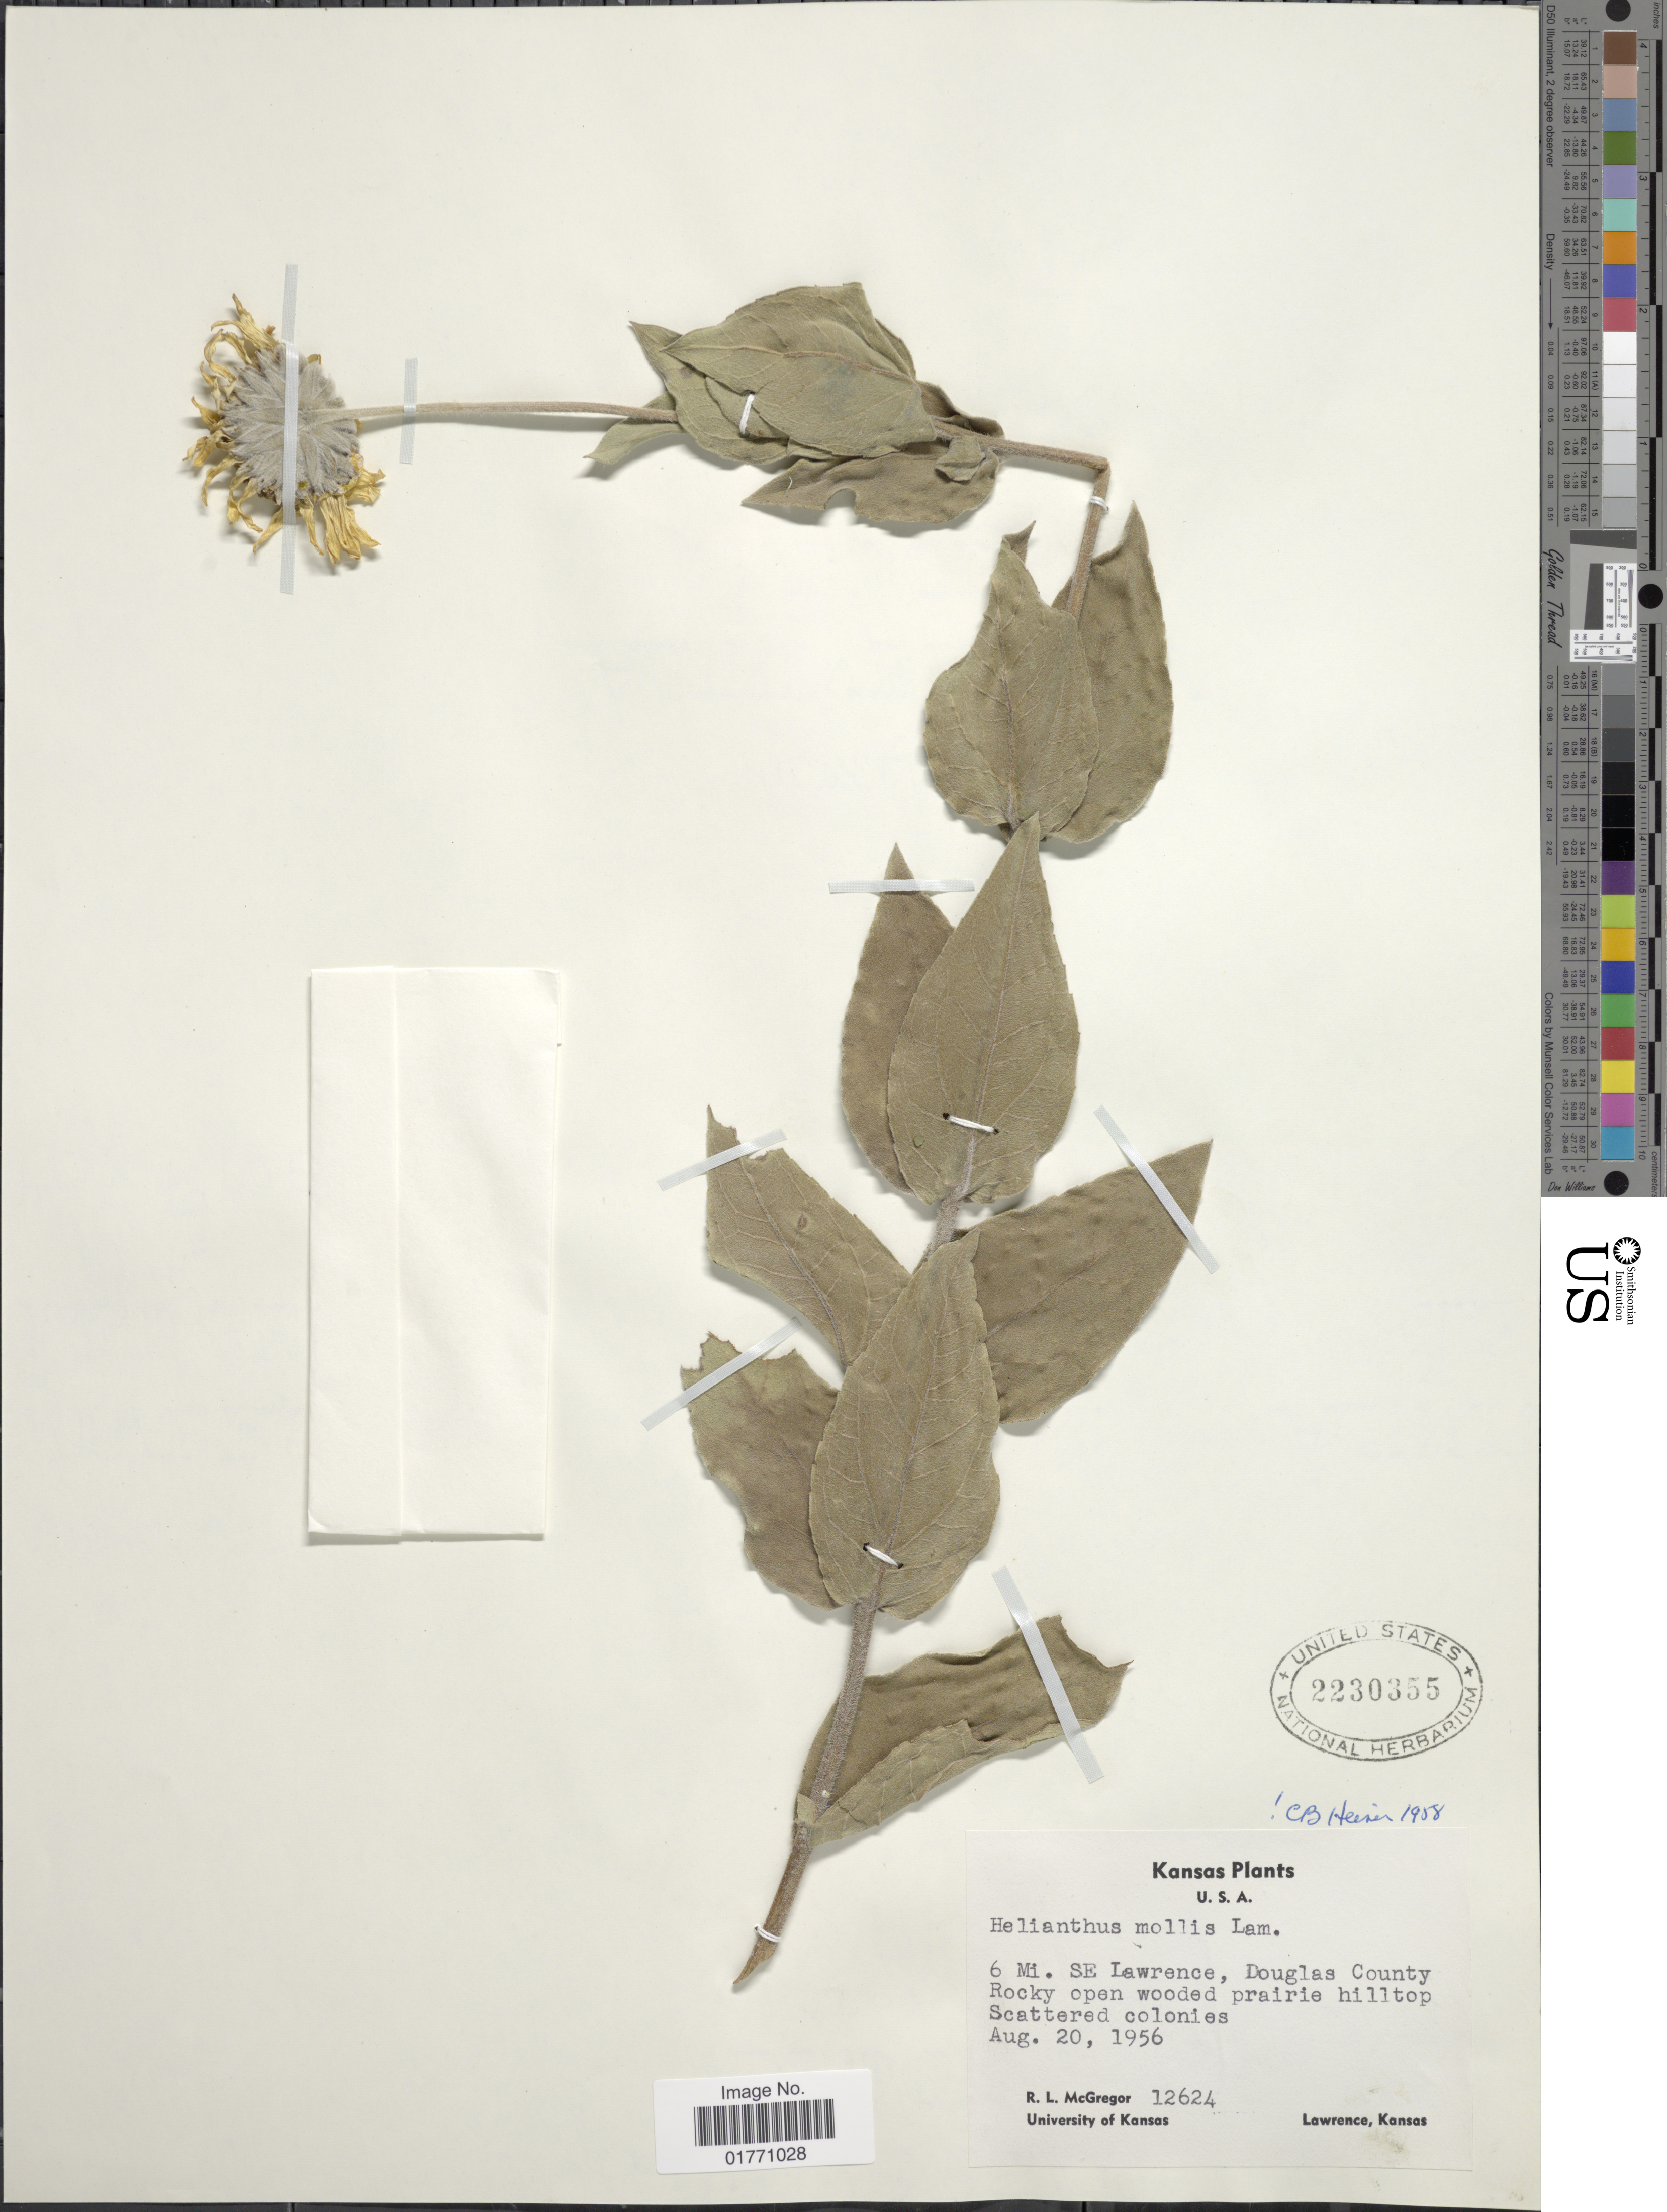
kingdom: Plantae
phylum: Tracheophyta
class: Magnoliopsida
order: Asterales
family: Asteraceae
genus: Helianthus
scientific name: Helianthus mollis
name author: Lam.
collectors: R. McGregor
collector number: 12624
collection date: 1956-08-20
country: United States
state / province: Kansas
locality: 6 Mi. SE Lawrence, Douglas County, Rocky open wooded prairie hilltop.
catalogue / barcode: US 2230355